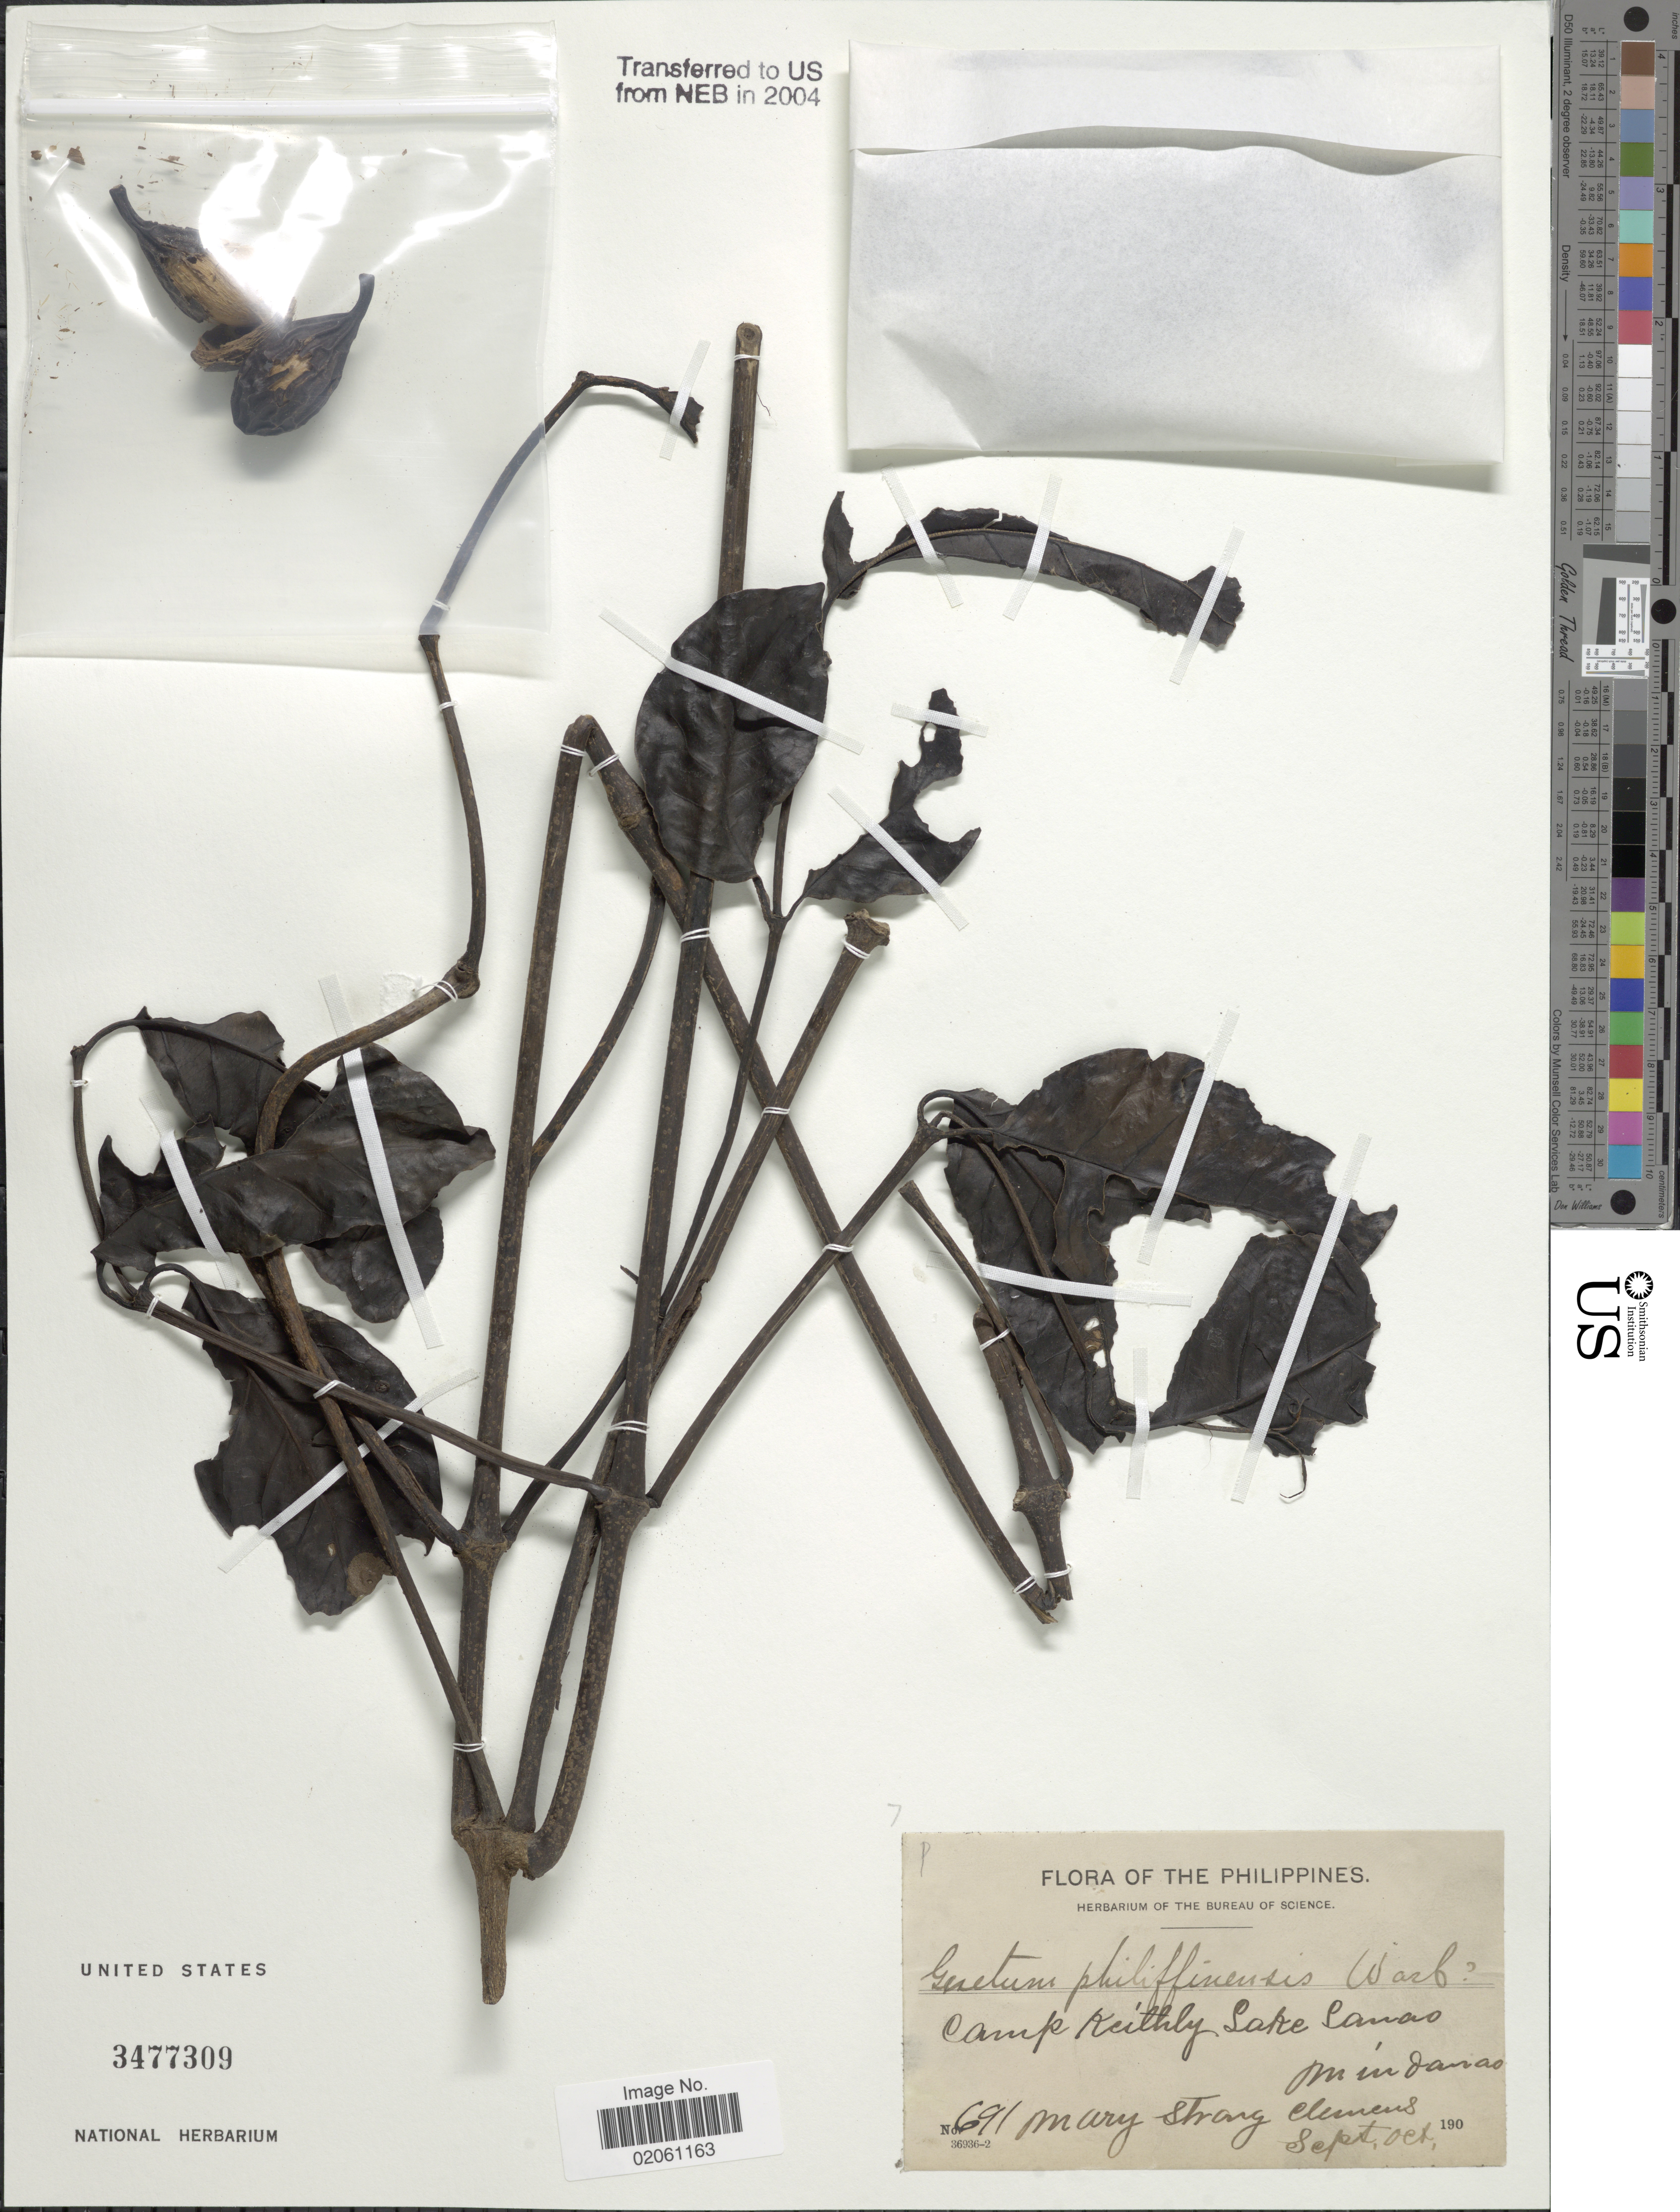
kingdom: Plantae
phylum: Tracheophyta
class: Gnetopsida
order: Gnetales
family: Gnetaceae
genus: Gnetum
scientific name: Gnetum philippinense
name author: Warb.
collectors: M. S. Clemens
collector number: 691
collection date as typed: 190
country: Philippines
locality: Camp Keithley, Lake Lanao. Mindanao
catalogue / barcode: US 3477309